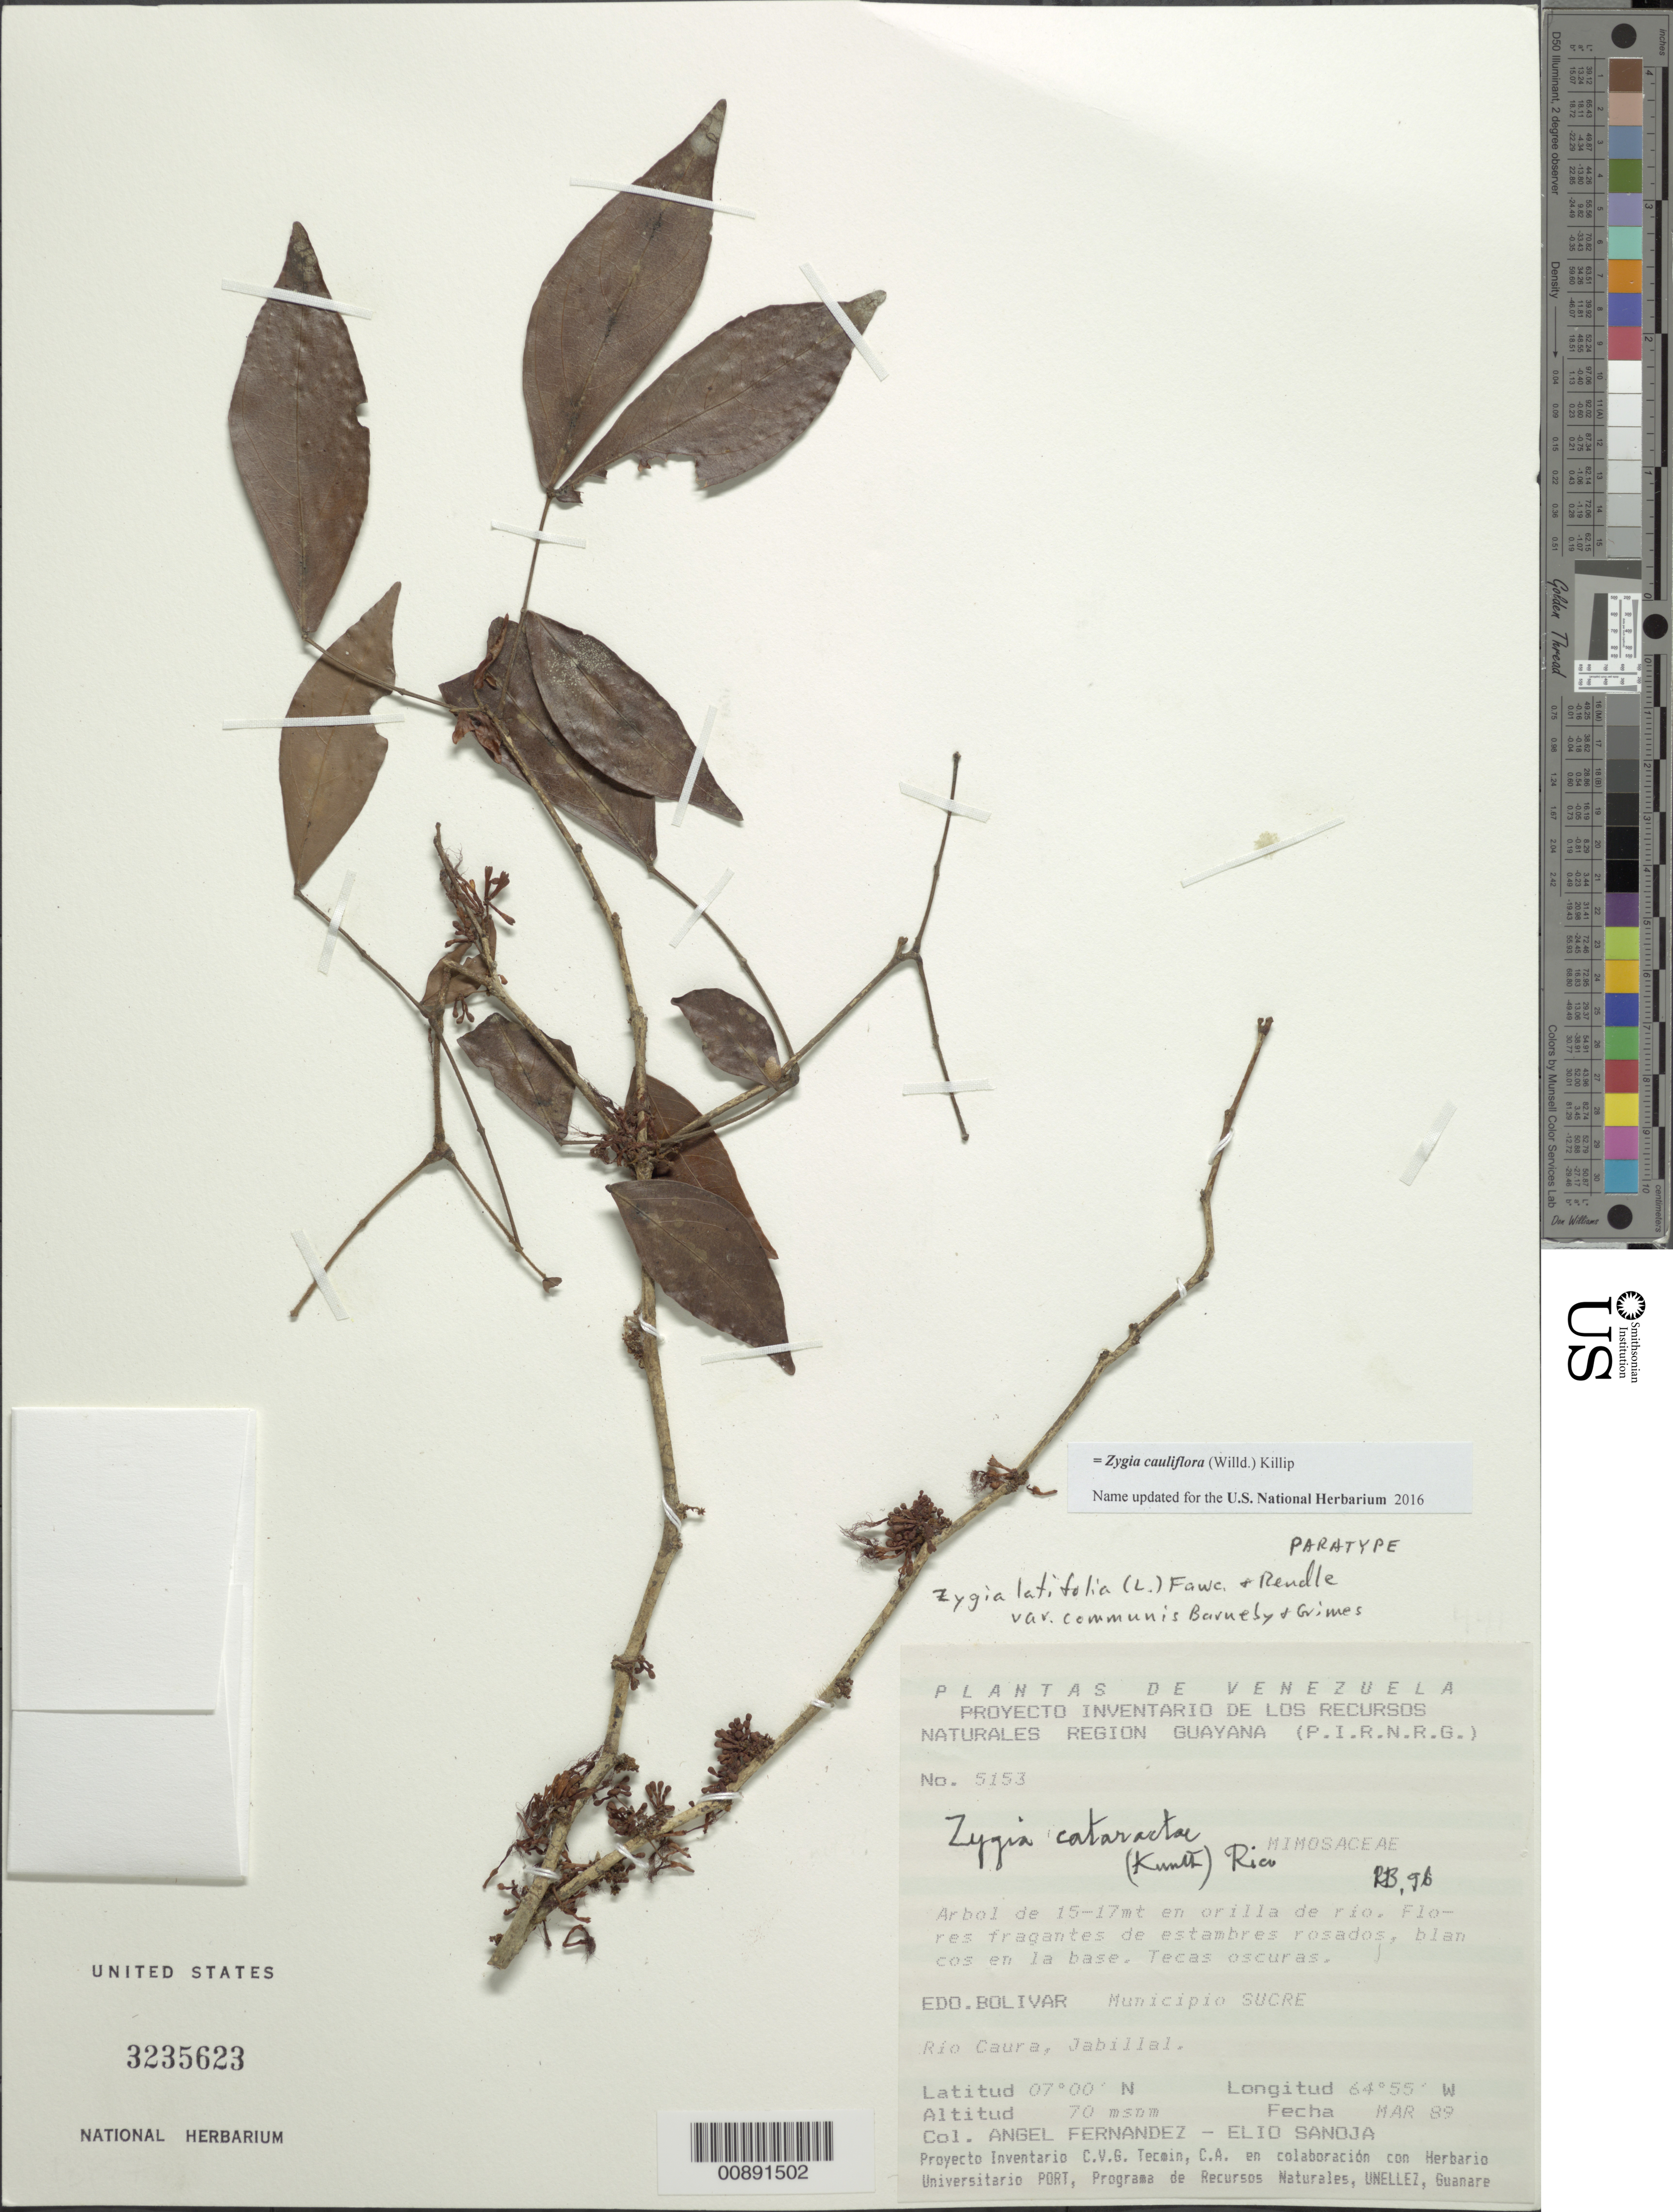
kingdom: Plantae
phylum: Tracheophyta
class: Magnoliopsida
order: Fabales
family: Fabaceae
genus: Zygia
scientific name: Zygia cauliflora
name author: (Willd.) Killip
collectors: A. Fernández & E. Sanoja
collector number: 5153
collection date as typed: Mar-89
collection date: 1989-03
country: Venezuela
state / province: Bolívar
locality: Mun. Sucre, Jabillal, Río Caura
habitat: Orilla del río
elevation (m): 70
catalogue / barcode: US 3235623